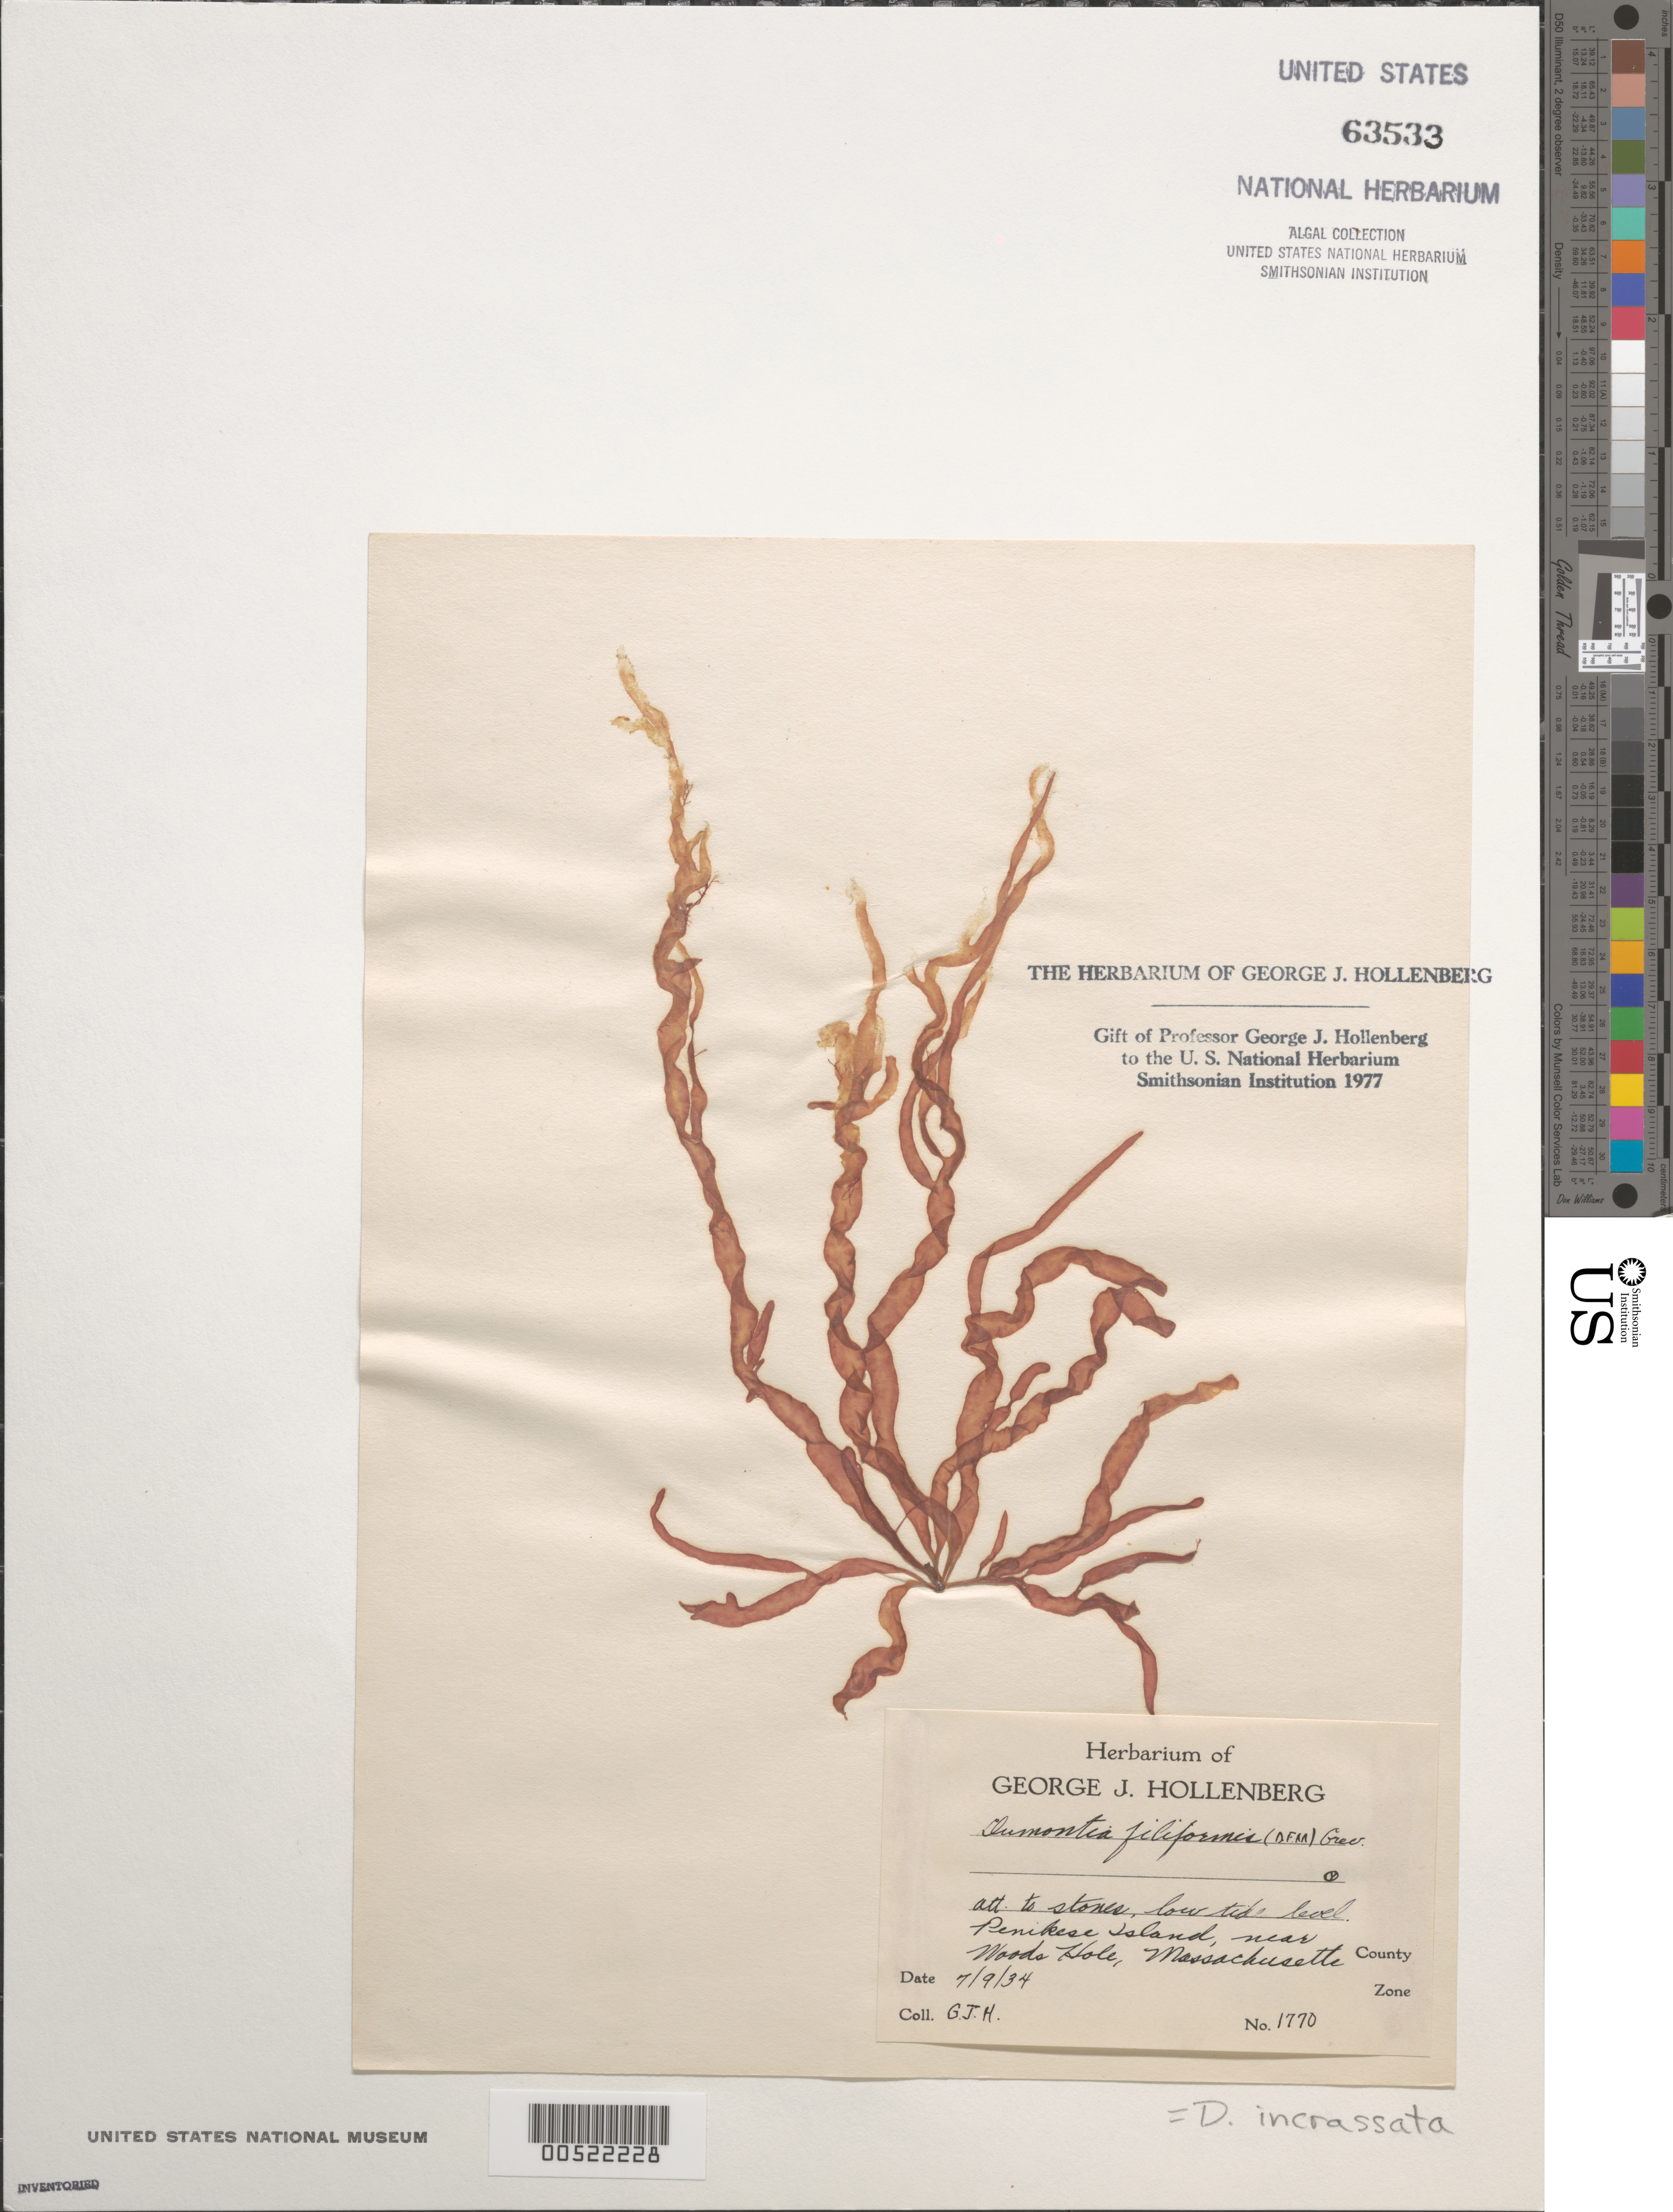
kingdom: Plantae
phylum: Rhodophyta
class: Florideophyceae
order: Gigartinales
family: Dumontiaceae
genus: Dumontia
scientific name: Dumontia contorta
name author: (S.G. Gmel.) Rupr.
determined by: Algae name updating Project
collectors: G. Hollenberg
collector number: GJH 1770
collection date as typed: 09 Jul 1934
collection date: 1934-07-09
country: United States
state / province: Massachusetts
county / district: Dukes County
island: Penikese Island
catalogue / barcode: US 63533